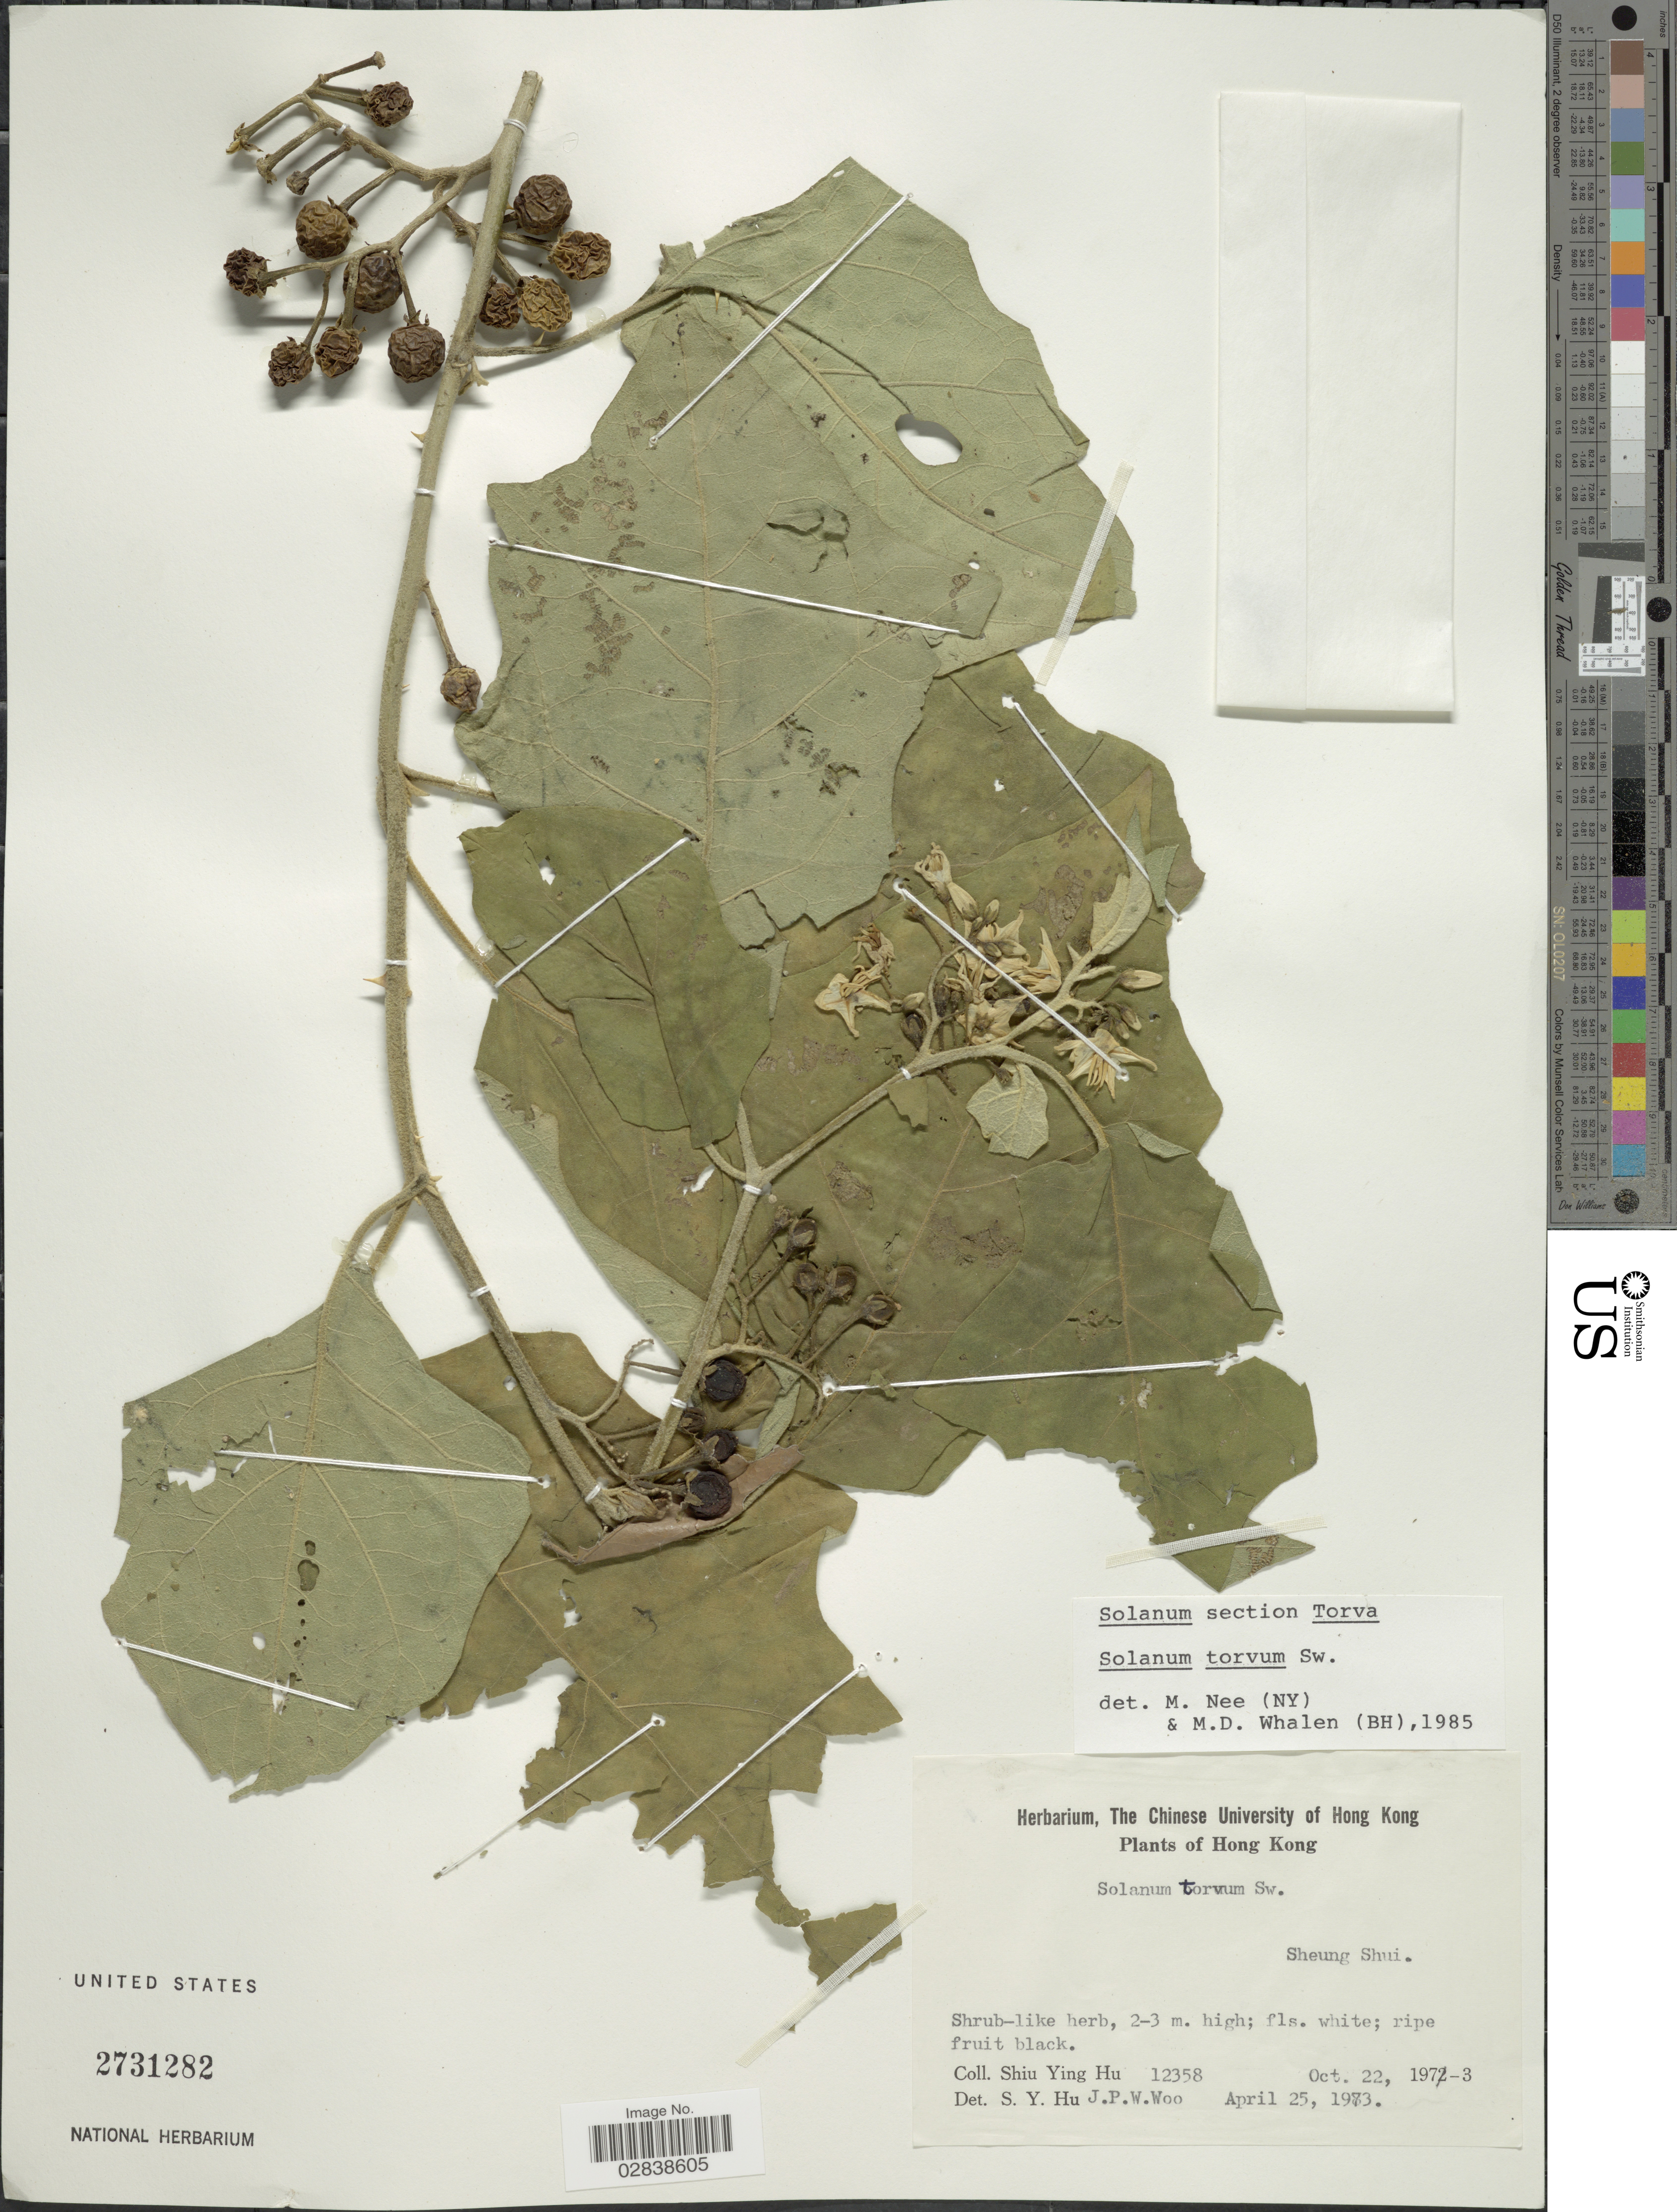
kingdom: Plantae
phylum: Tracheophyta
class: Magnoliopsida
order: Solanales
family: Solanaceae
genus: Solanum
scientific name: Solanum torvum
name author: Sw.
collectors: S. Y. Hu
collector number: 12358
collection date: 1973-10-22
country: China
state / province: Hong Kong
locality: Hong Kong, Sheung Shui.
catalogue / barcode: US 2731282